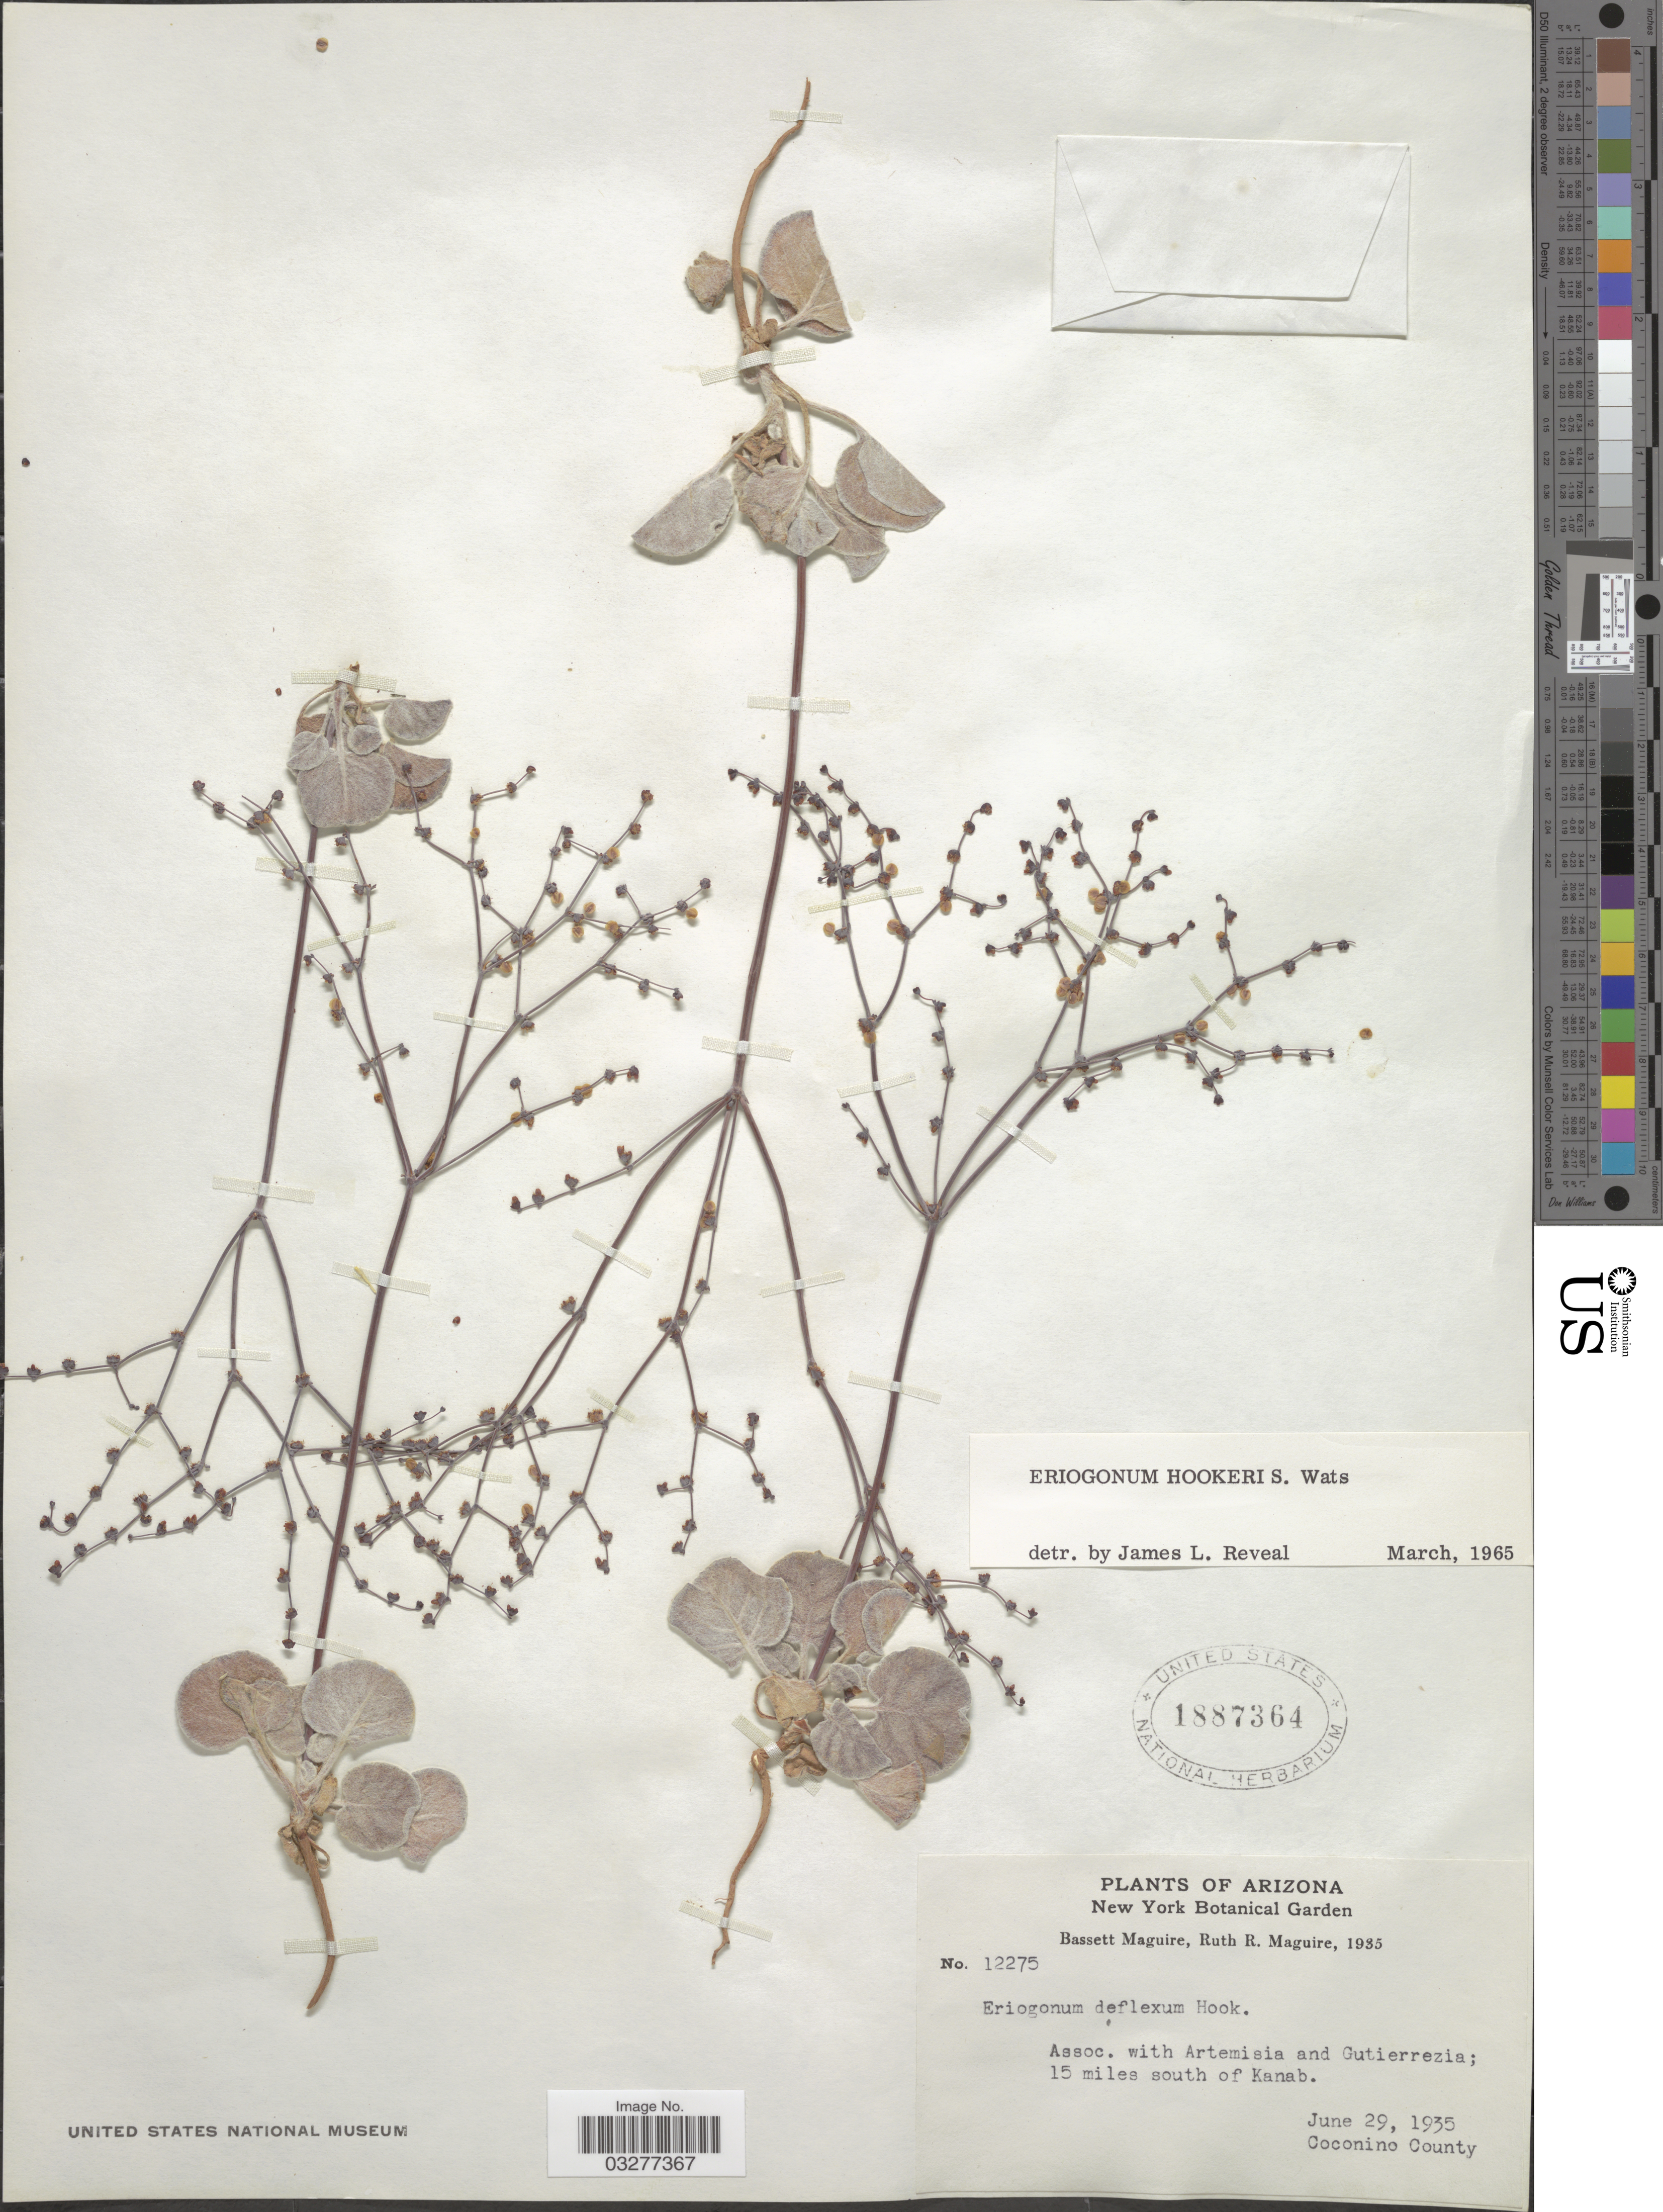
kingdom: Plantae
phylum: Tracheophyta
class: Magnoliopsida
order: Caryophyllales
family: Polygonaceae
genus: Eriogonum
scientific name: Eriogonum hookeri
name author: S. Watson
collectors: B. Maguire & R. R. Maguire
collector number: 12275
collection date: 1935-06-29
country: United States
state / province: Arizona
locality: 15 miles south of Kanab. Coconino County.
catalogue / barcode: US 1887364